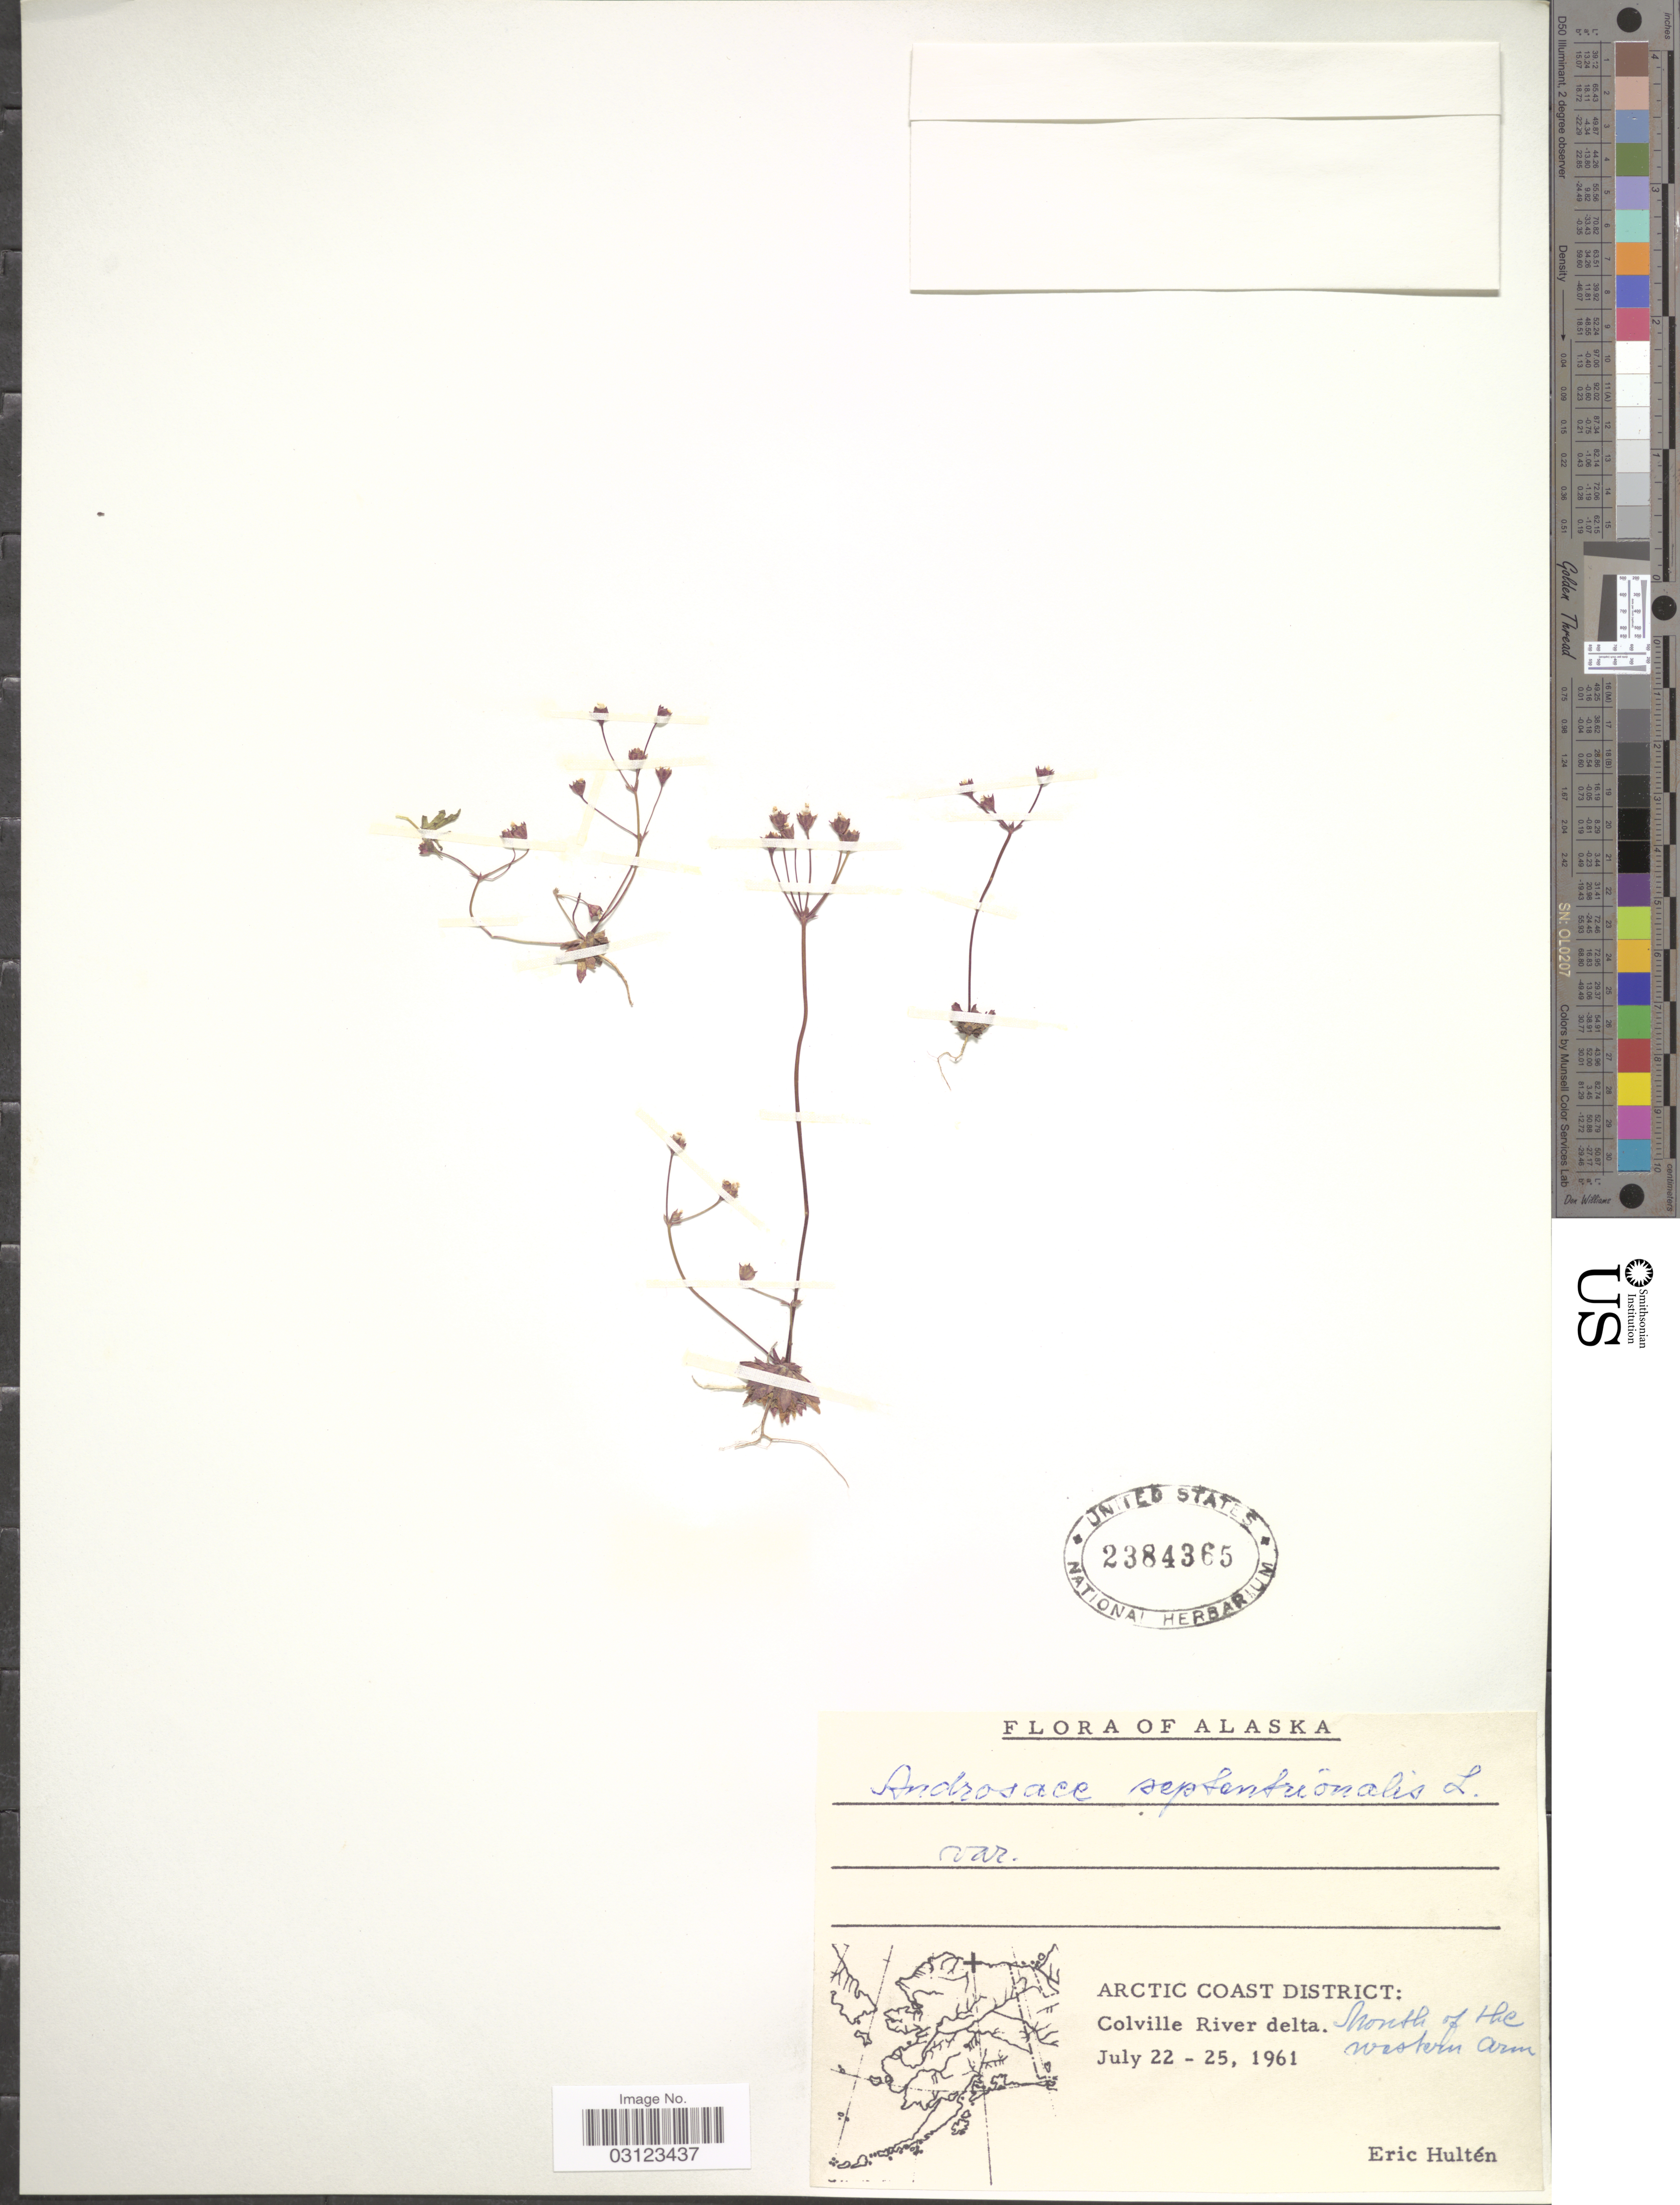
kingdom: Plantae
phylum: Tracheophyta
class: Magnoliopsida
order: Ericales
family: Primulaceae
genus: Androsace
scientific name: Androsace septentrionalis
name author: L.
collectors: E. G. Hultén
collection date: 1961-07-22/1961-07-25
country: United States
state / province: Alaska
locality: Arctic Coast District: Colville River delta. North of the western Arm.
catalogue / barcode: US 2384365